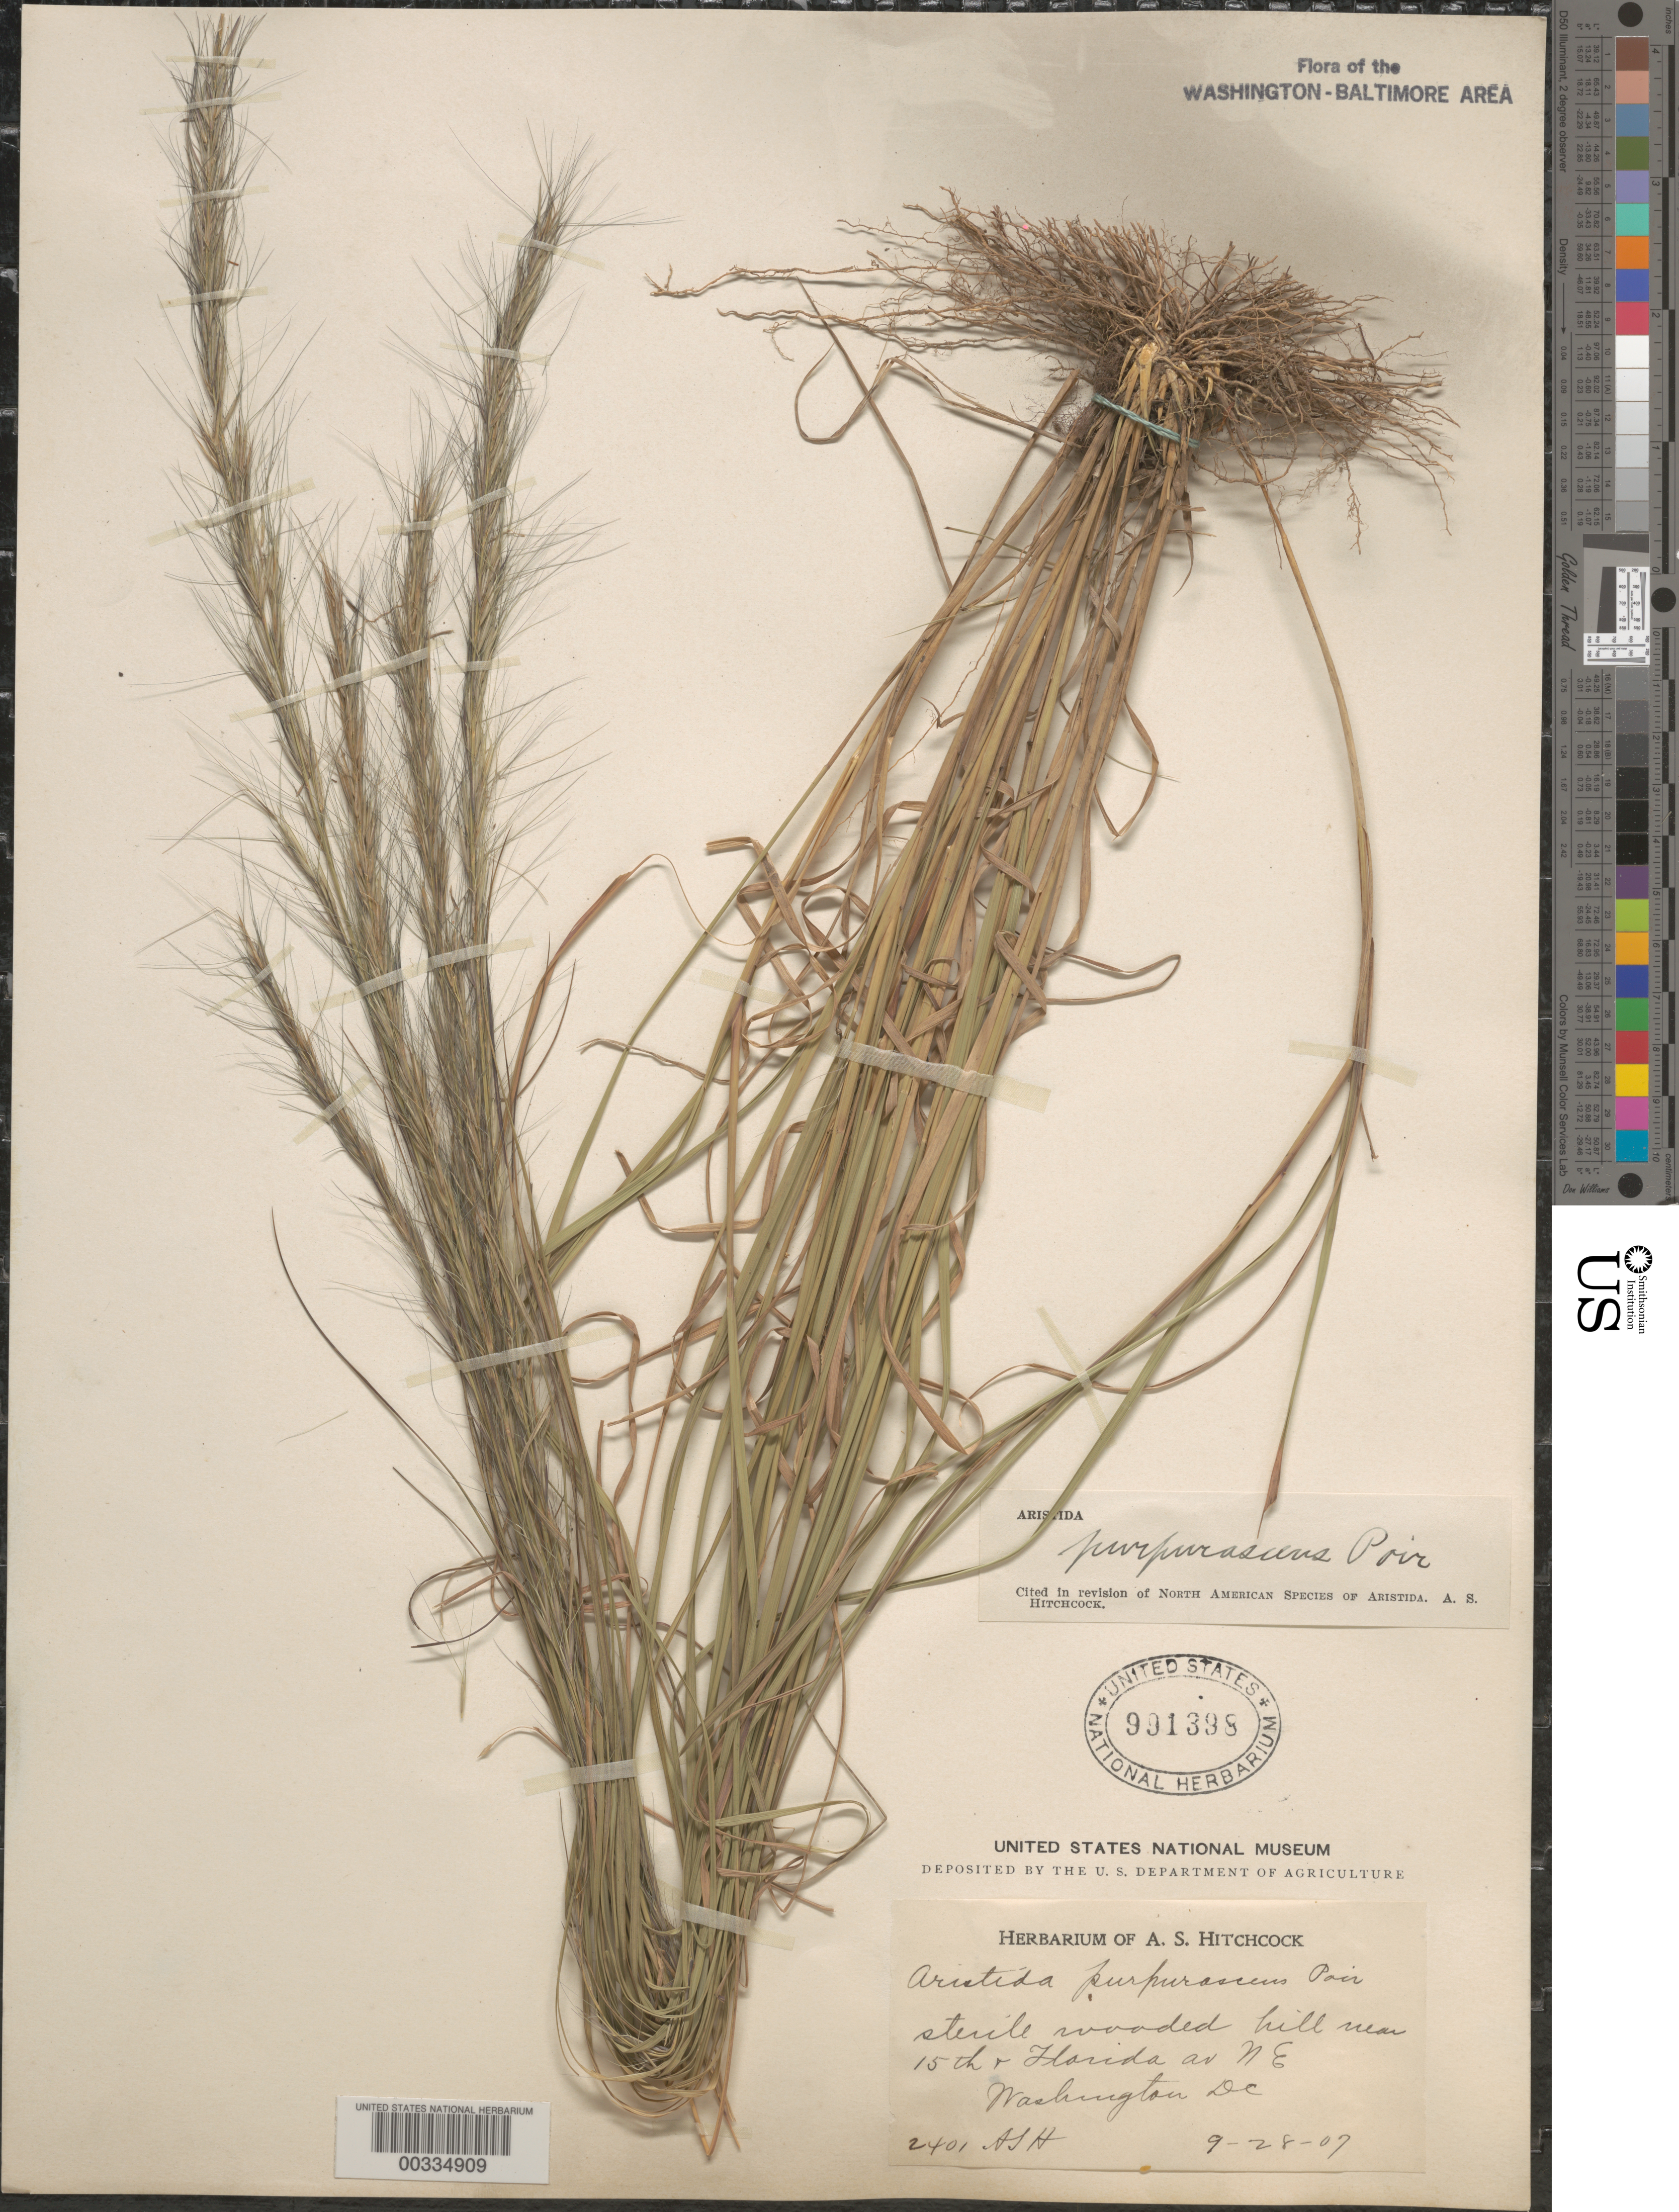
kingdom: Plantae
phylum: Tracheophyta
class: Liliopsida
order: Poales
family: Poaceae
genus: Aristida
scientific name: Aristida purpurascens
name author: Poir. in Lam.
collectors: A. S. Hitchcock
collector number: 2401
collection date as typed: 28 Sep 1907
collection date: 1907-09-28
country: United States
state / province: District of Columbia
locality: Near 15th & Florida Ave. NE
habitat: Sterile wooded hill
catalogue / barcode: US 991398